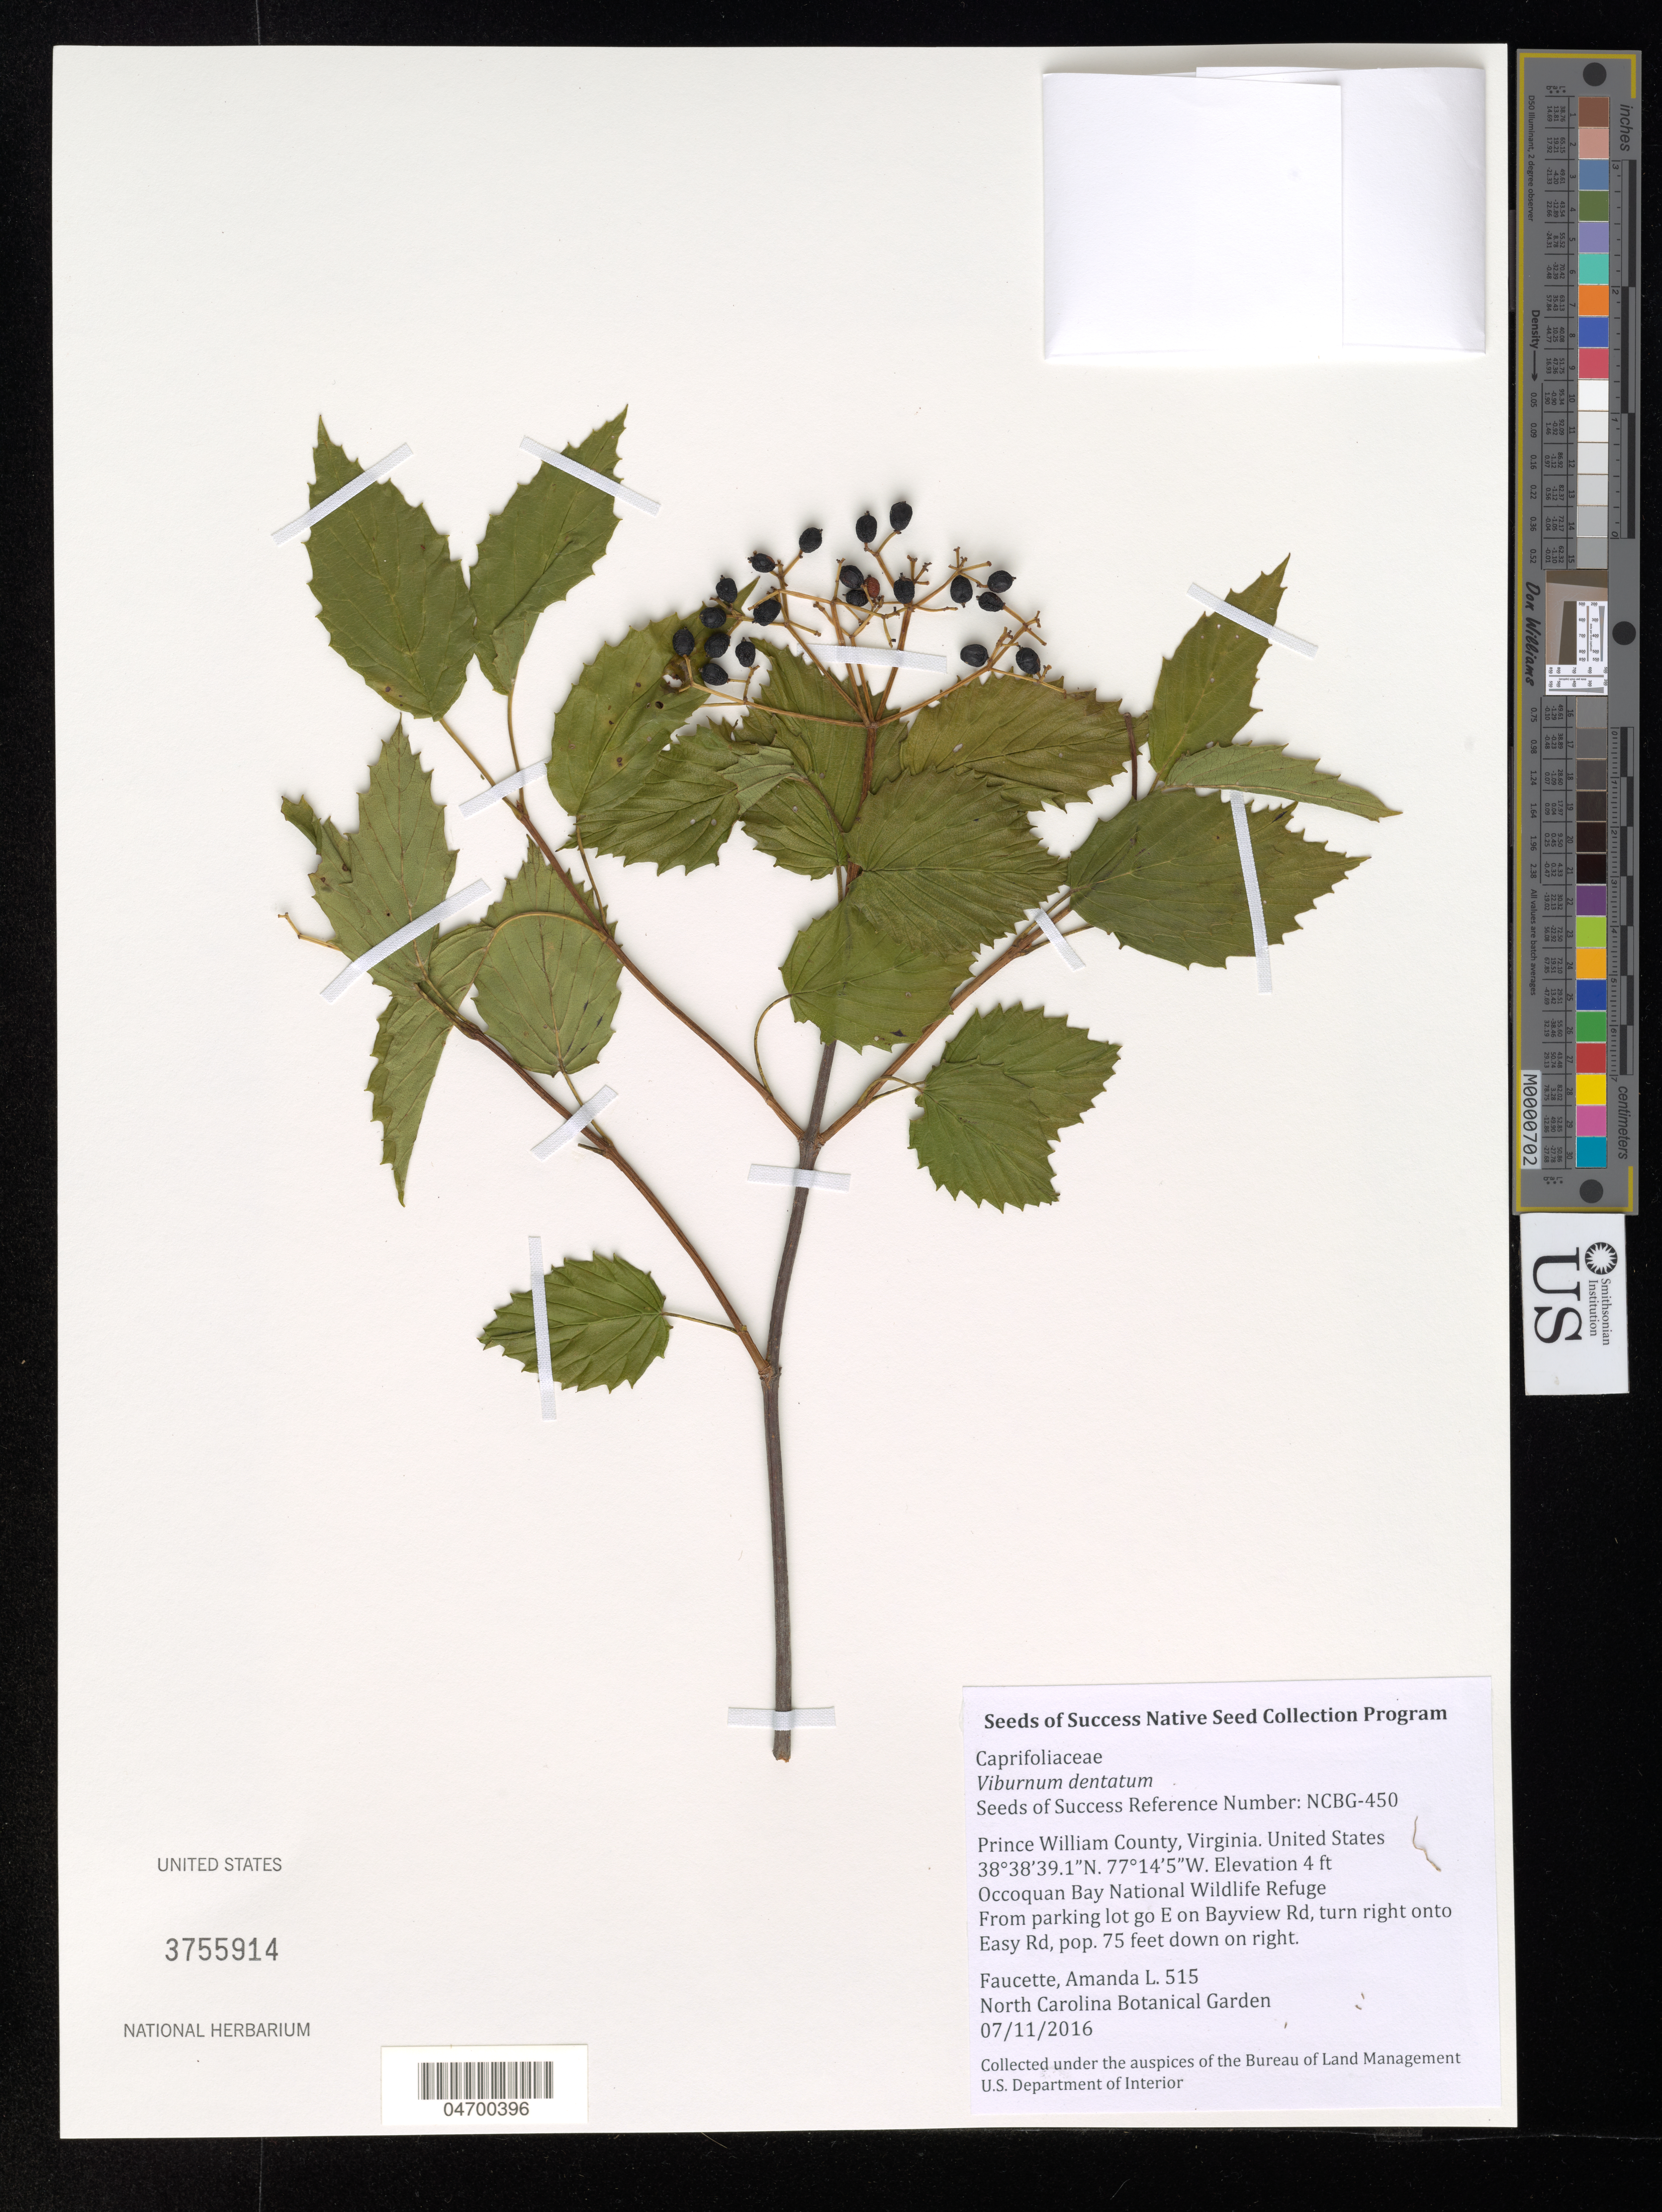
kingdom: Plantae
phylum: Tracheophyta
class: Magnoliopsida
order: Dipsacales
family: Viburnaceae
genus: Viburnum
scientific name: Viburnum dentatum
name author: L.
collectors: A. Faucette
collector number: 515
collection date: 2016-07-11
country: United States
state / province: Virginia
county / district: Prince Wiliam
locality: Prince William County. Occoquan Bay National Wildlife Refuge. From parking lot go E on Bayview Rd, turn right onto Easy Rd, pop. 75 feet down on right.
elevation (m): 1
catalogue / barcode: US 3755914